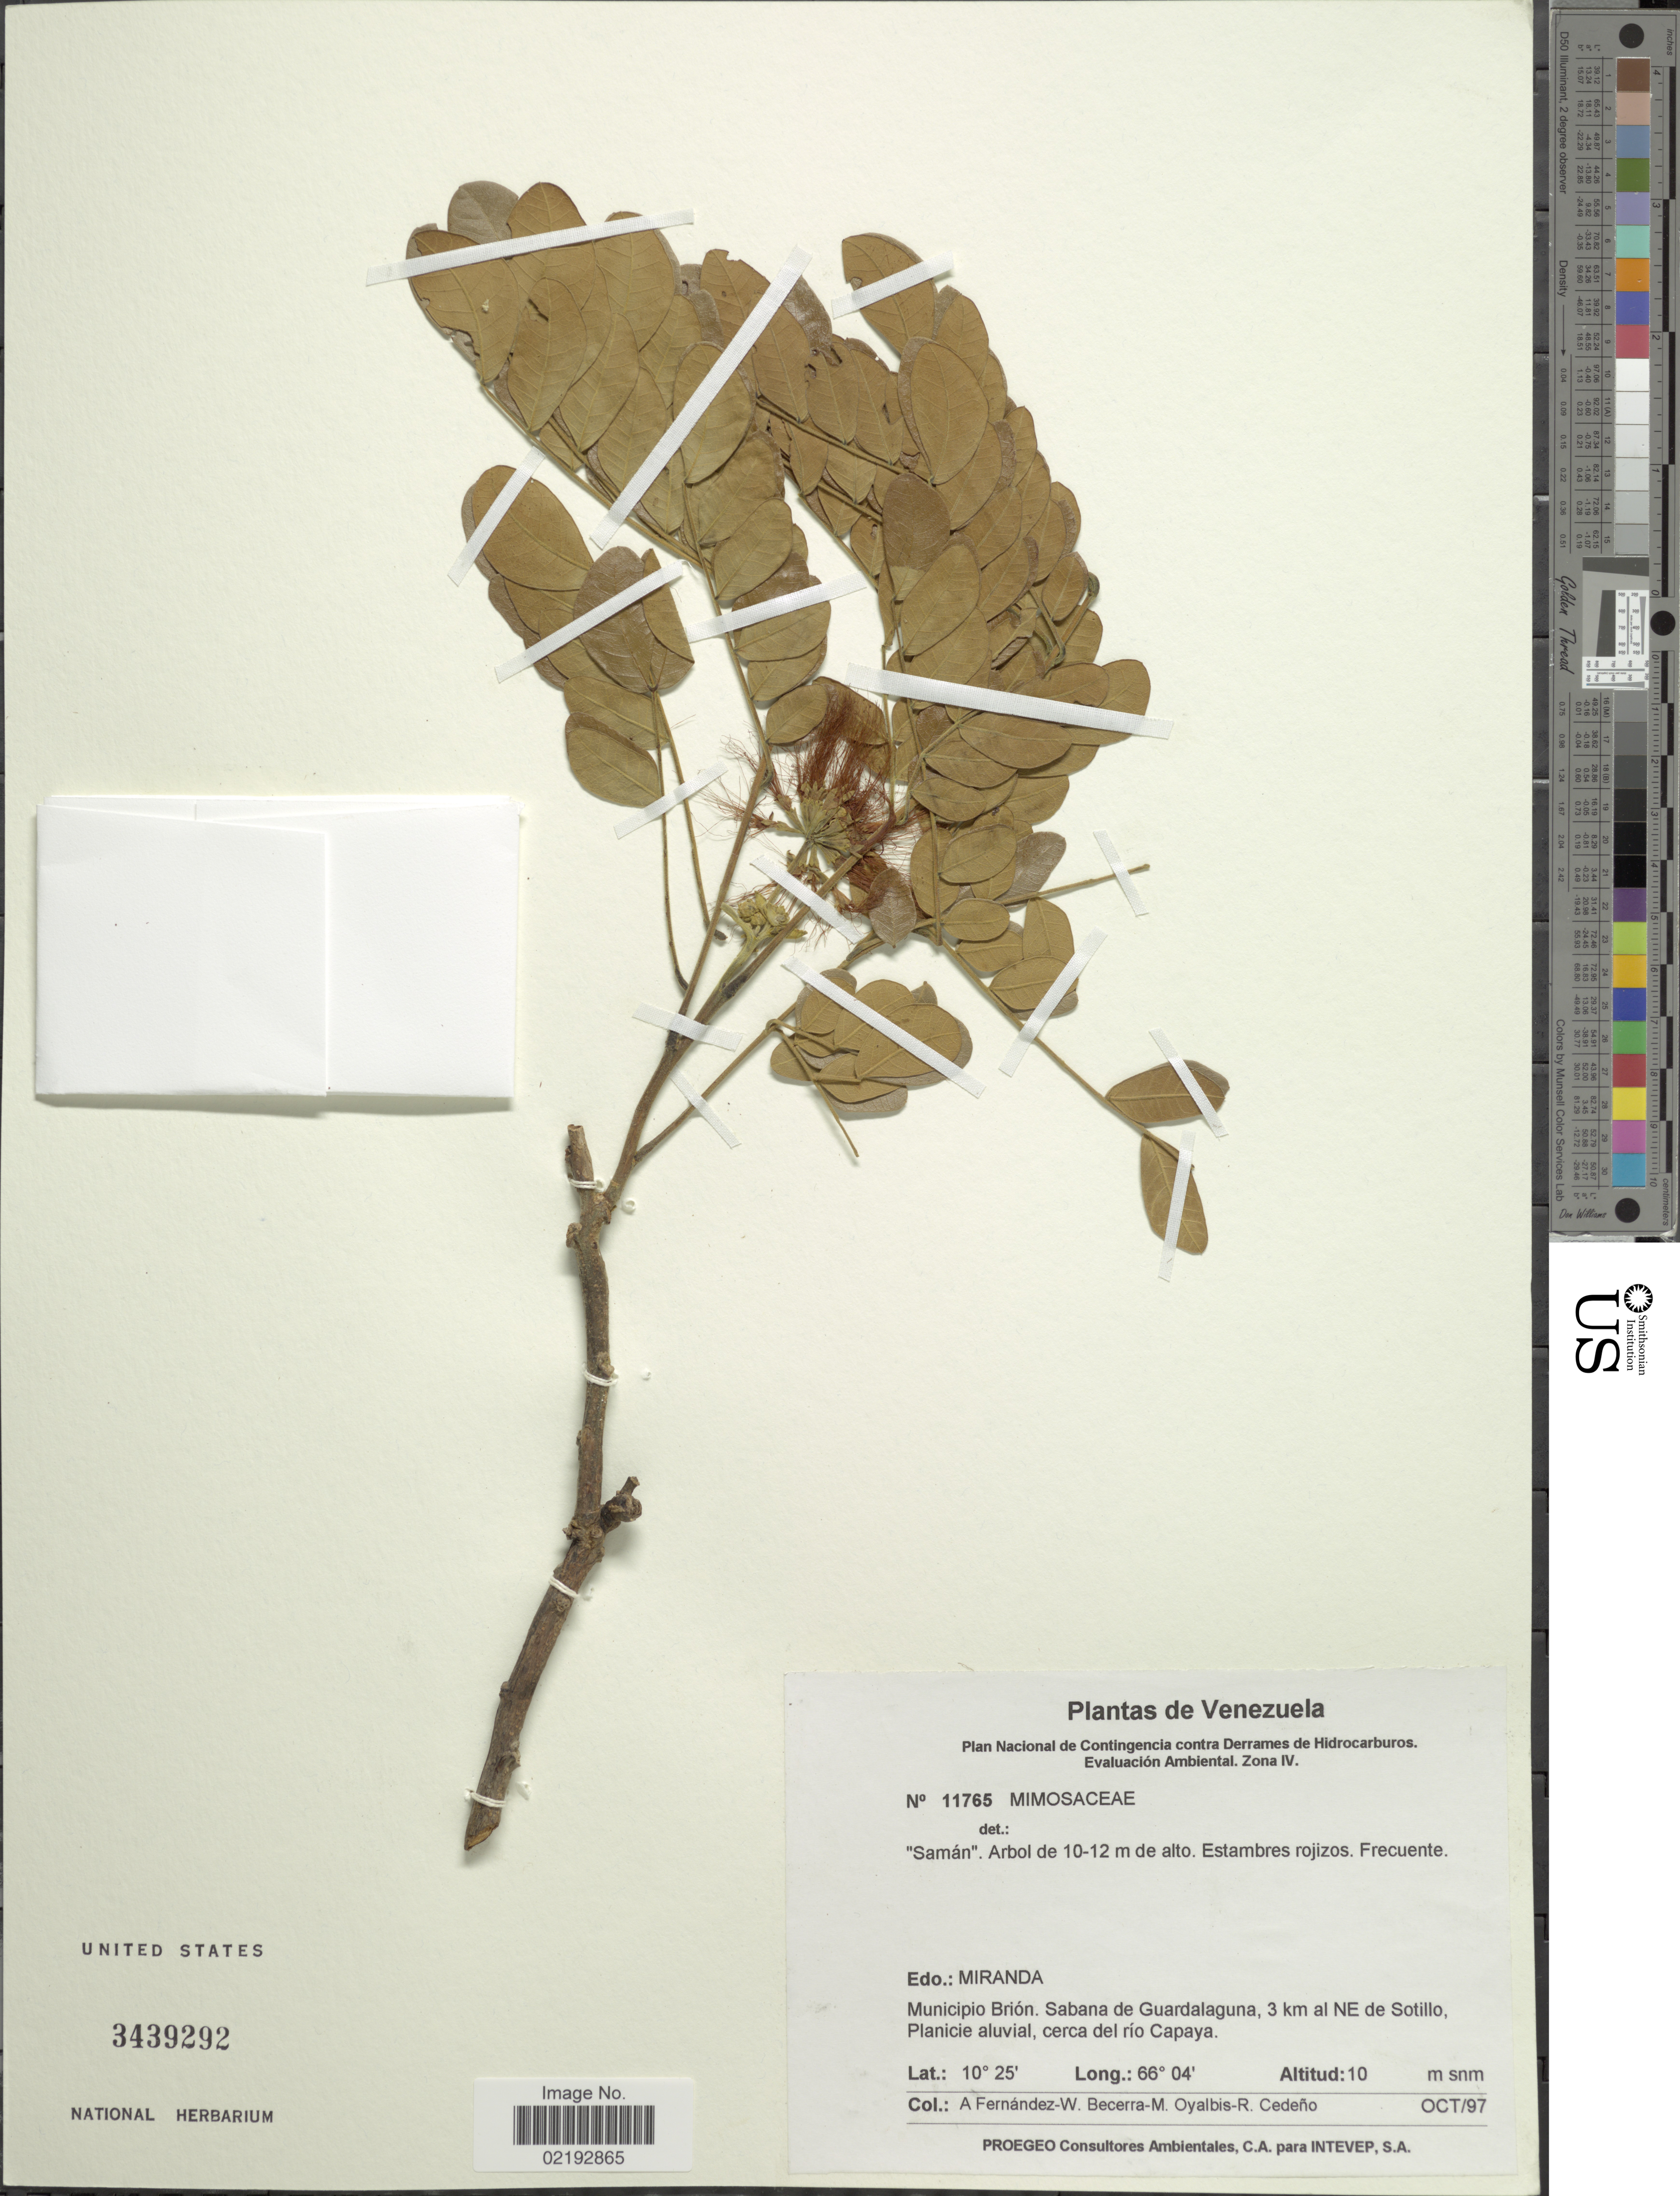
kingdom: Plantae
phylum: Tracheophyta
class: Magnoliopsida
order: Fabales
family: Fabaceae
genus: Samanea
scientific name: Samanea saman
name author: (Jacq.) Merr.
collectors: Á. Fernández, W. Becerra, M. Oyalbis & R. Cedeño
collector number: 11765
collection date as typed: Transcribed d/m/y: /10/97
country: Venezuela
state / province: Miranda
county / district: Brión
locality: Sabana de Guardalaguna, 3 km al NE de Sotillo, cerca del rio Capaya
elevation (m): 10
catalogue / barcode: US 3439292